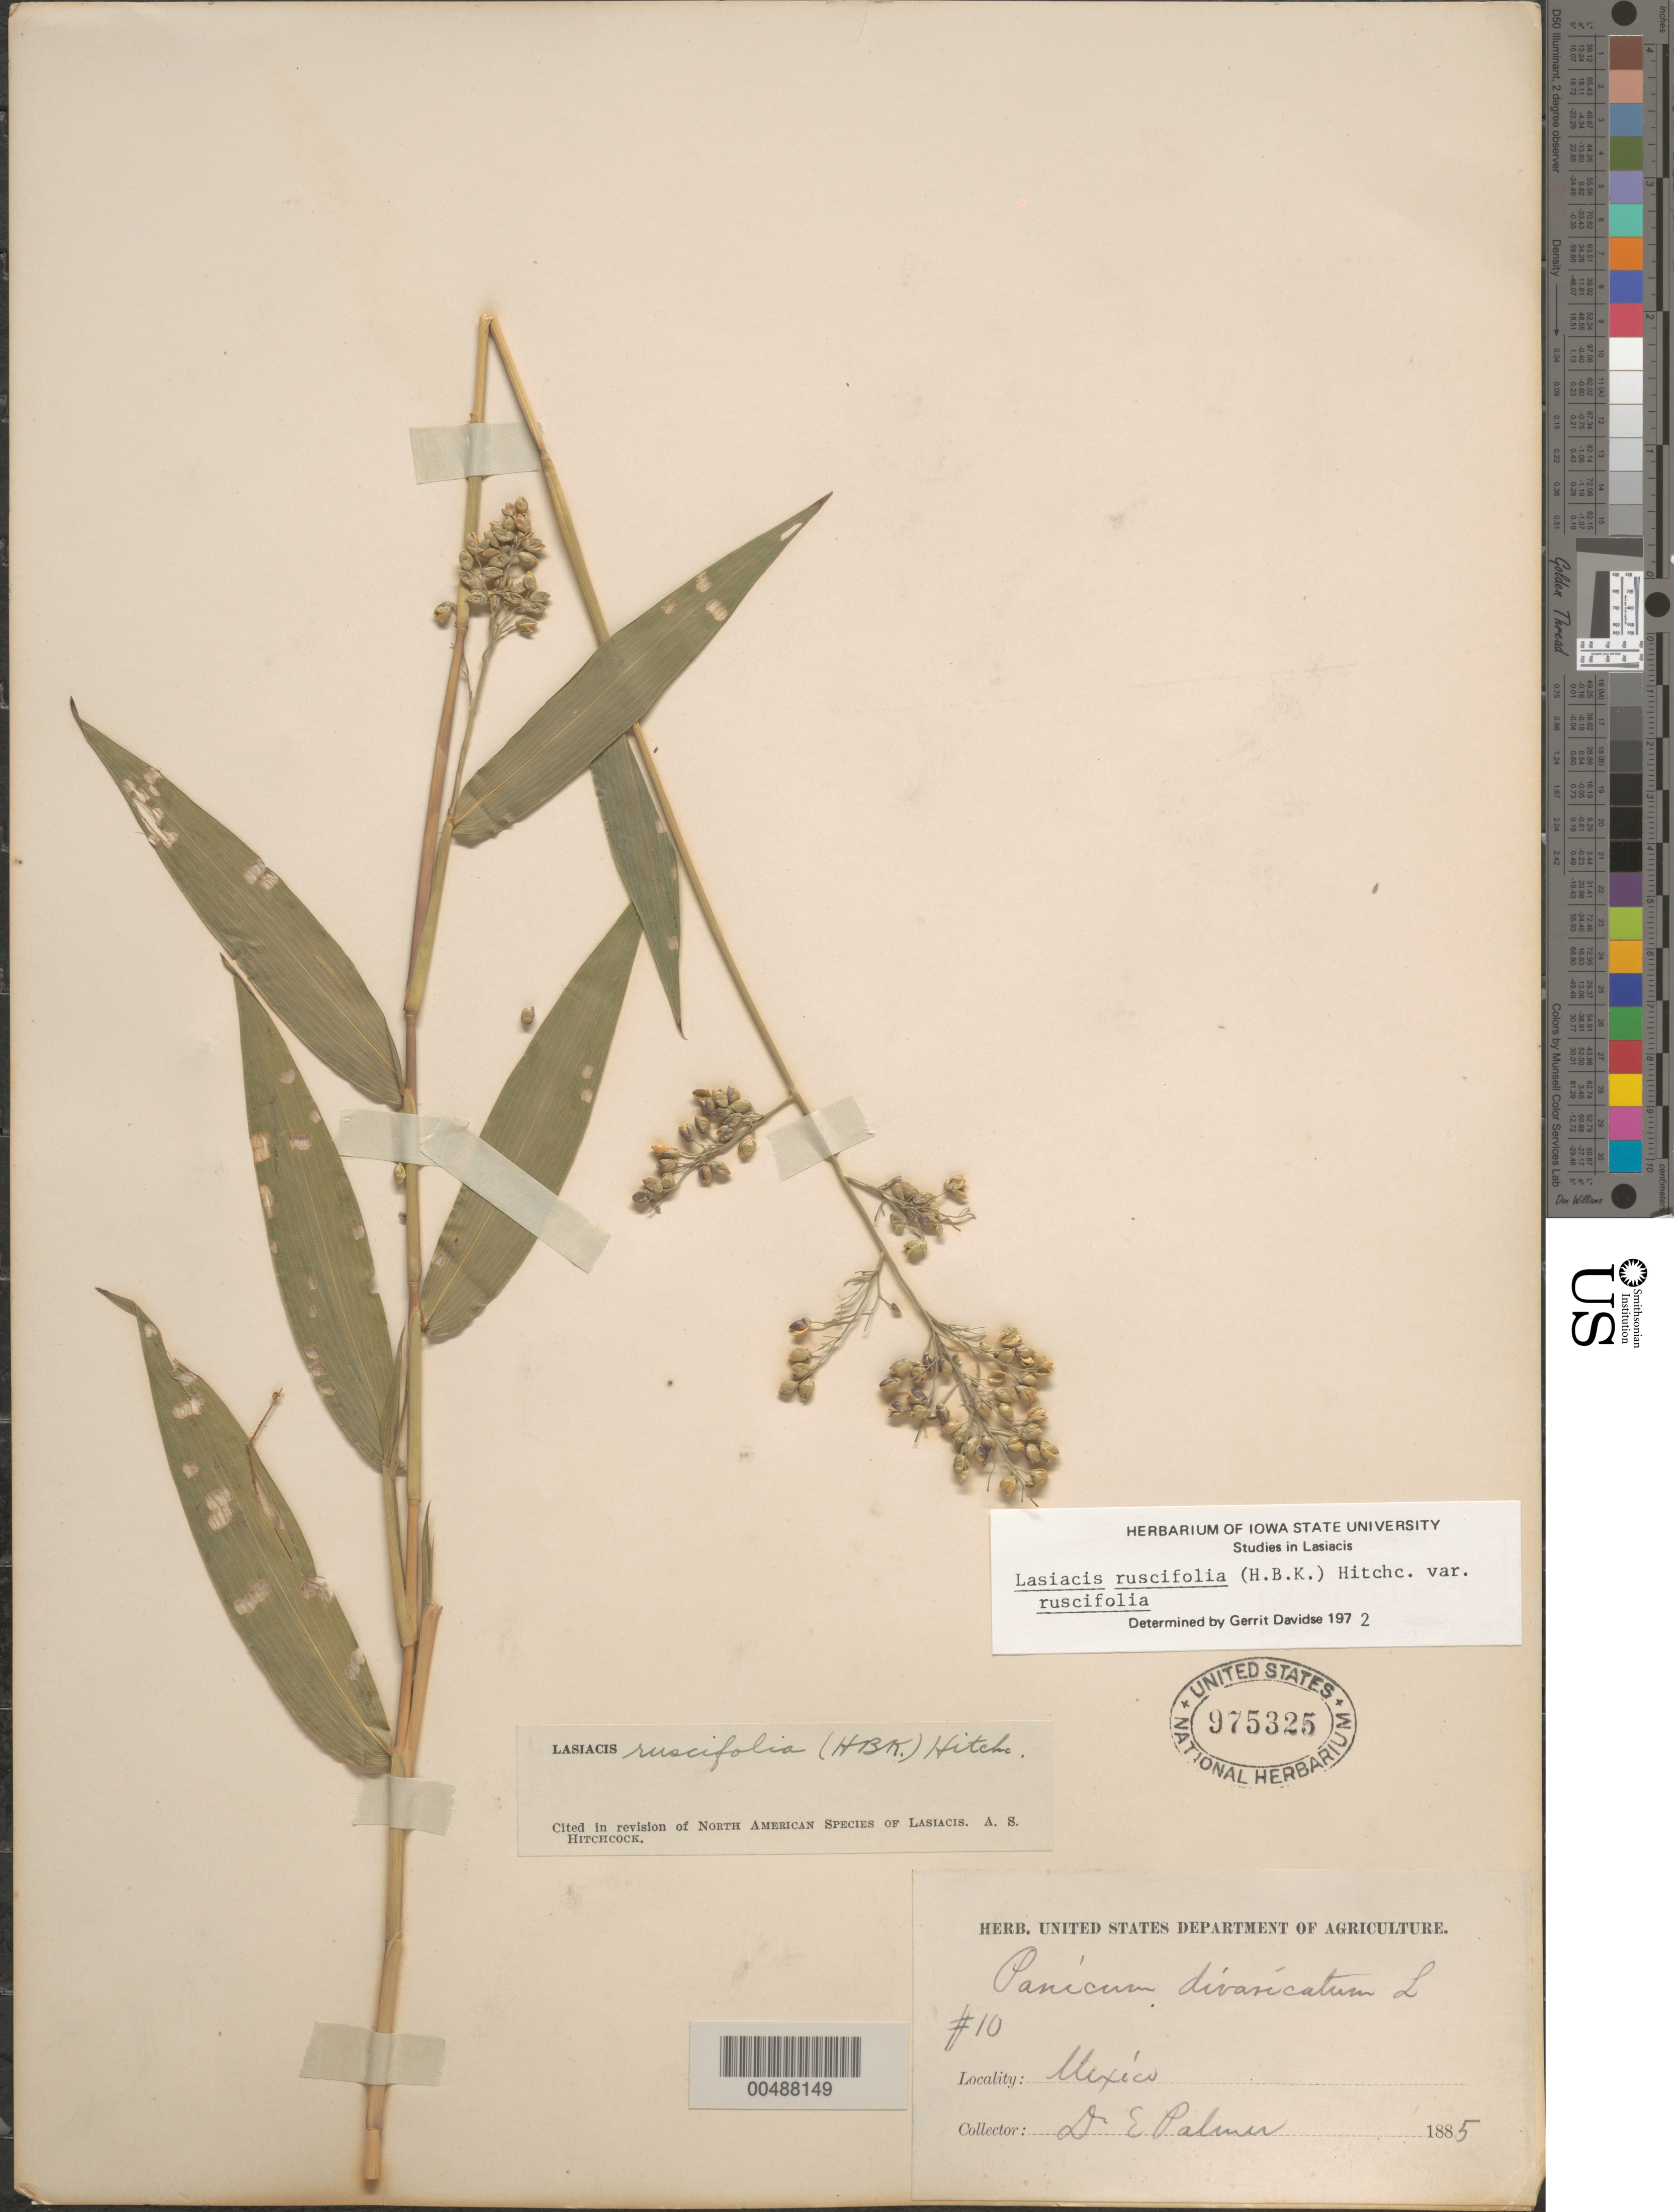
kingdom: Plantae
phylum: Tracheophyta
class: Liliopsida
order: Poales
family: Poaceae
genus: Lasiacis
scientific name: Lasiacis ruscifolia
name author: (Kunth) Hitchc.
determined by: Davidse, Gerrit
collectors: E. Palmer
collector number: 10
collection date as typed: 1885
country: Mexico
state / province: Durango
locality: San Ramon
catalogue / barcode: US 975325